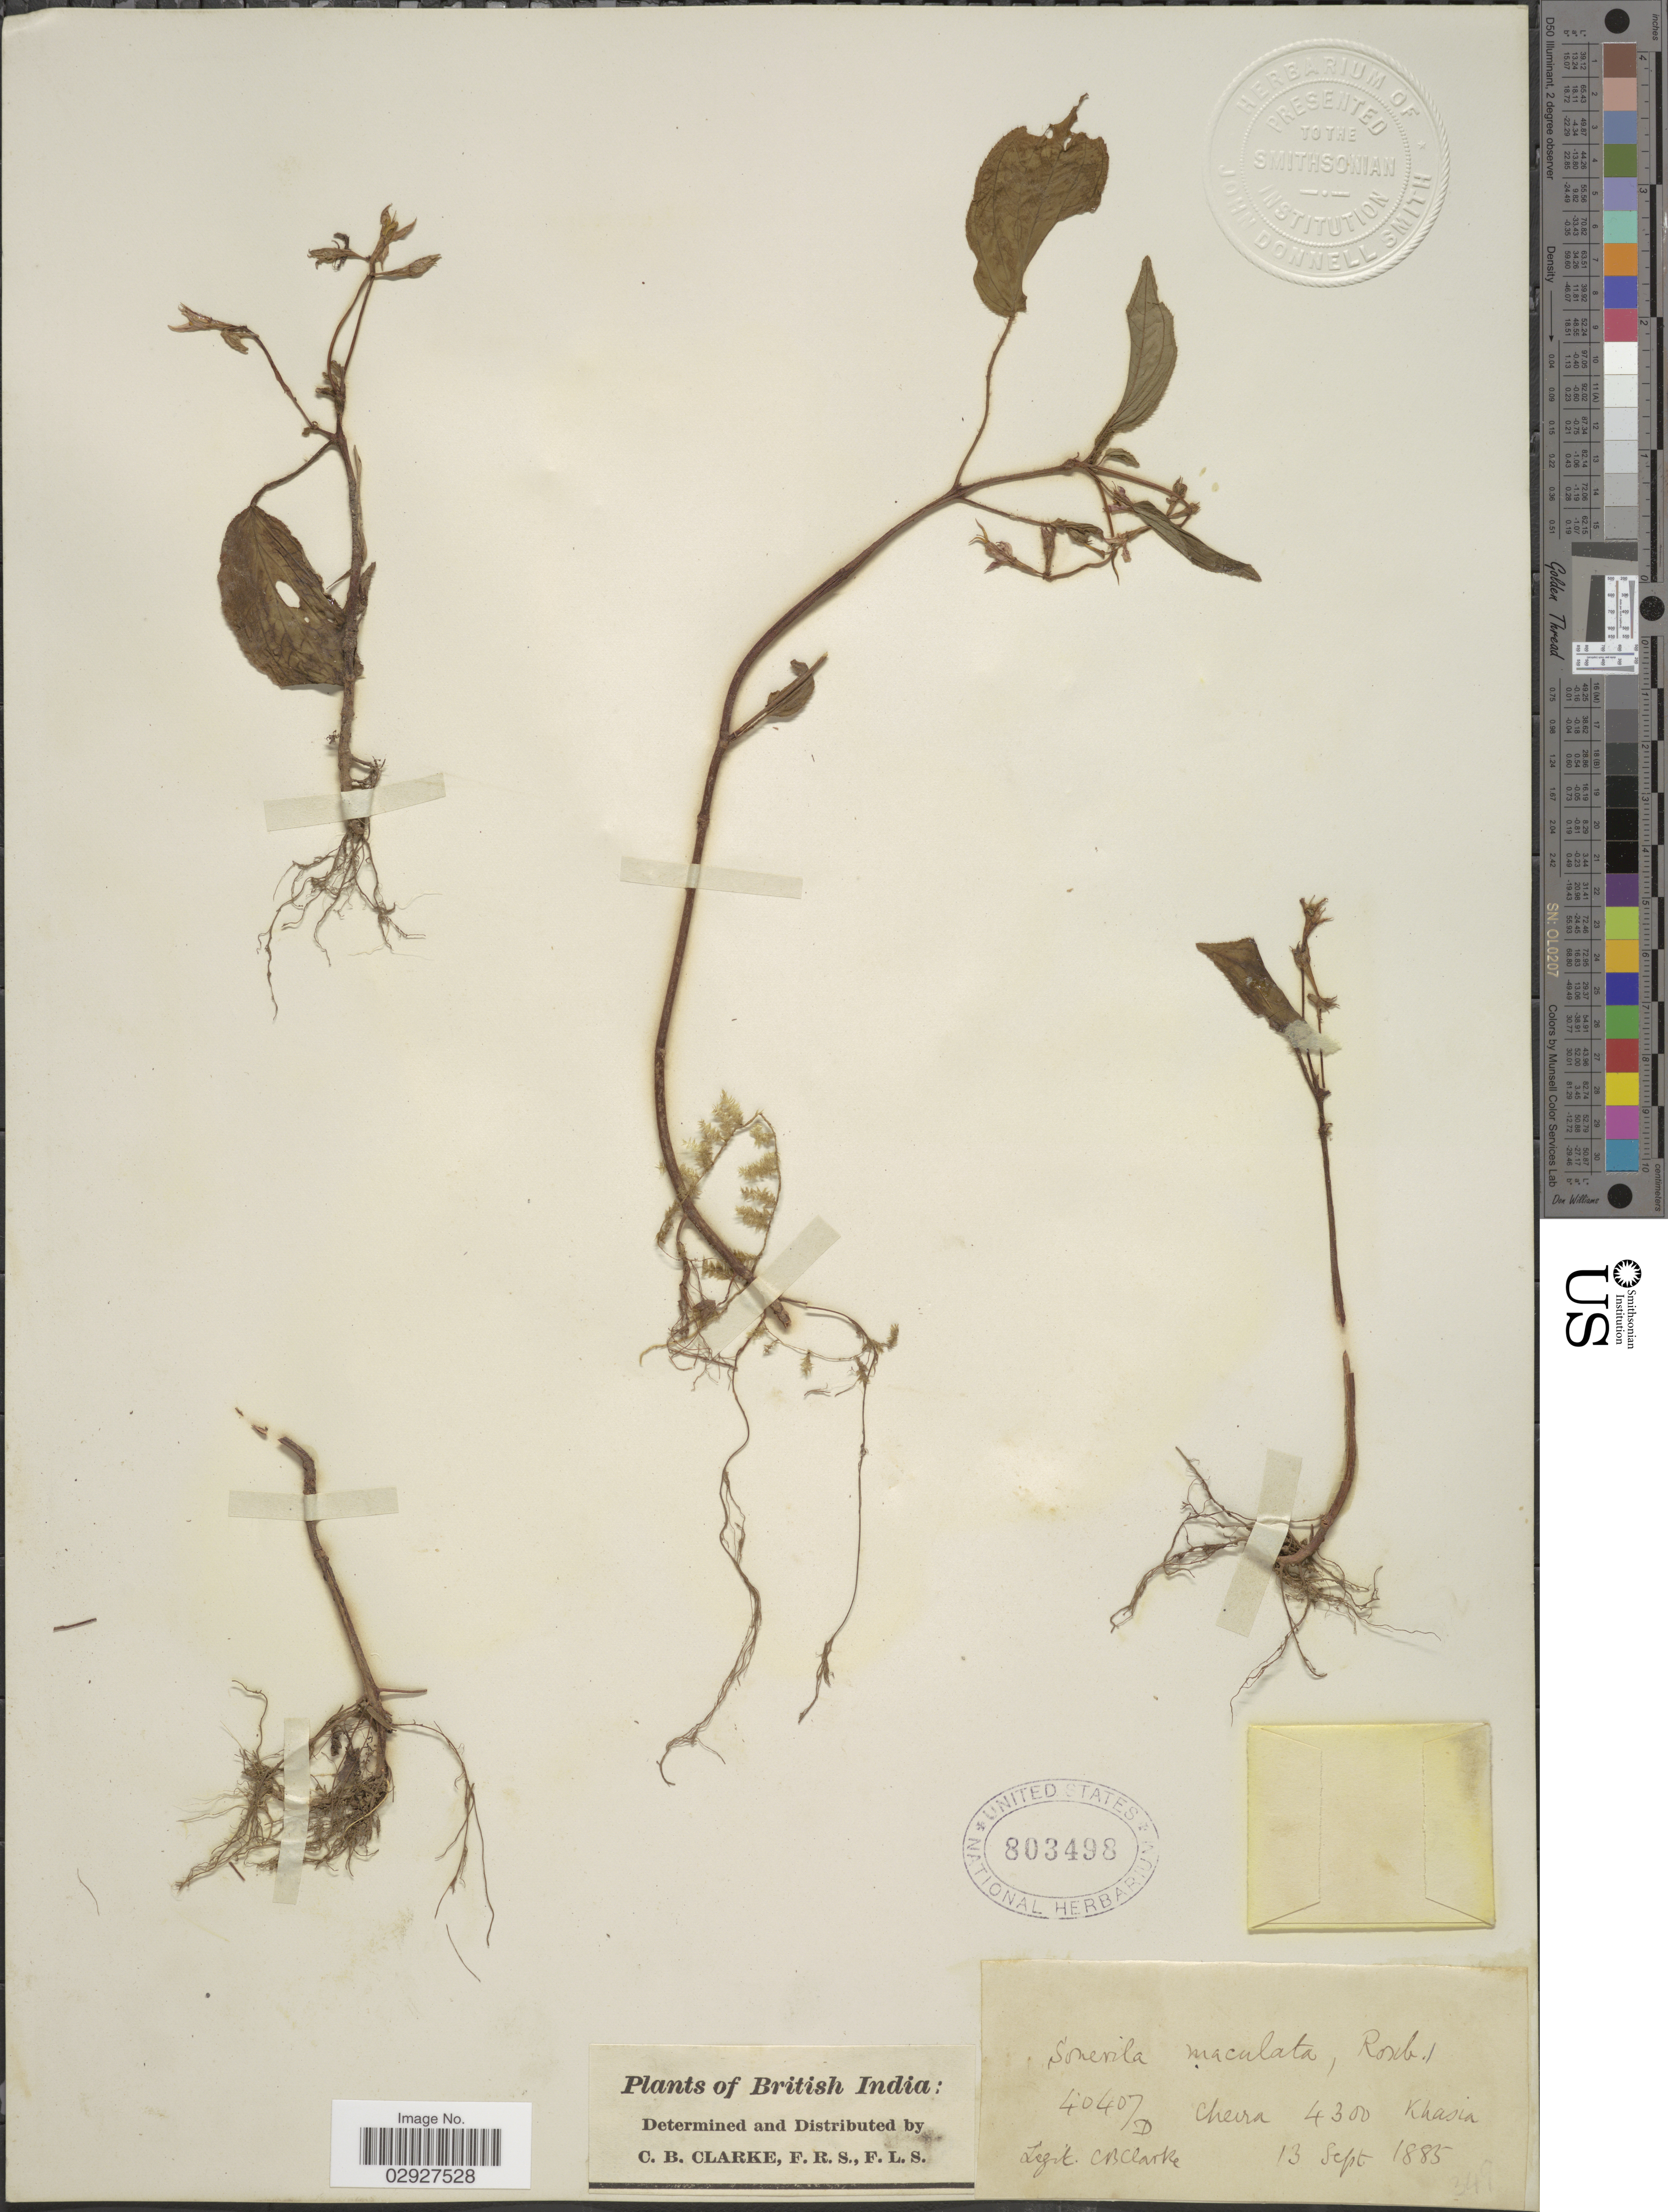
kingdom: Plantae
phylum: Tracheophyta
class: Magnoliopsida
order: Myrtales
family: Melastomataceae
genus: Sonerila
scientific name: Sonerila maculata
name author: Roxb.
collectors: C. B. Clarke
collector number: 40407D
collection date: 1885-09-13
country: India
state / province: Meghalaya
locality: British India. Cheira, Khasia.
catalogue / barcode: US 803498